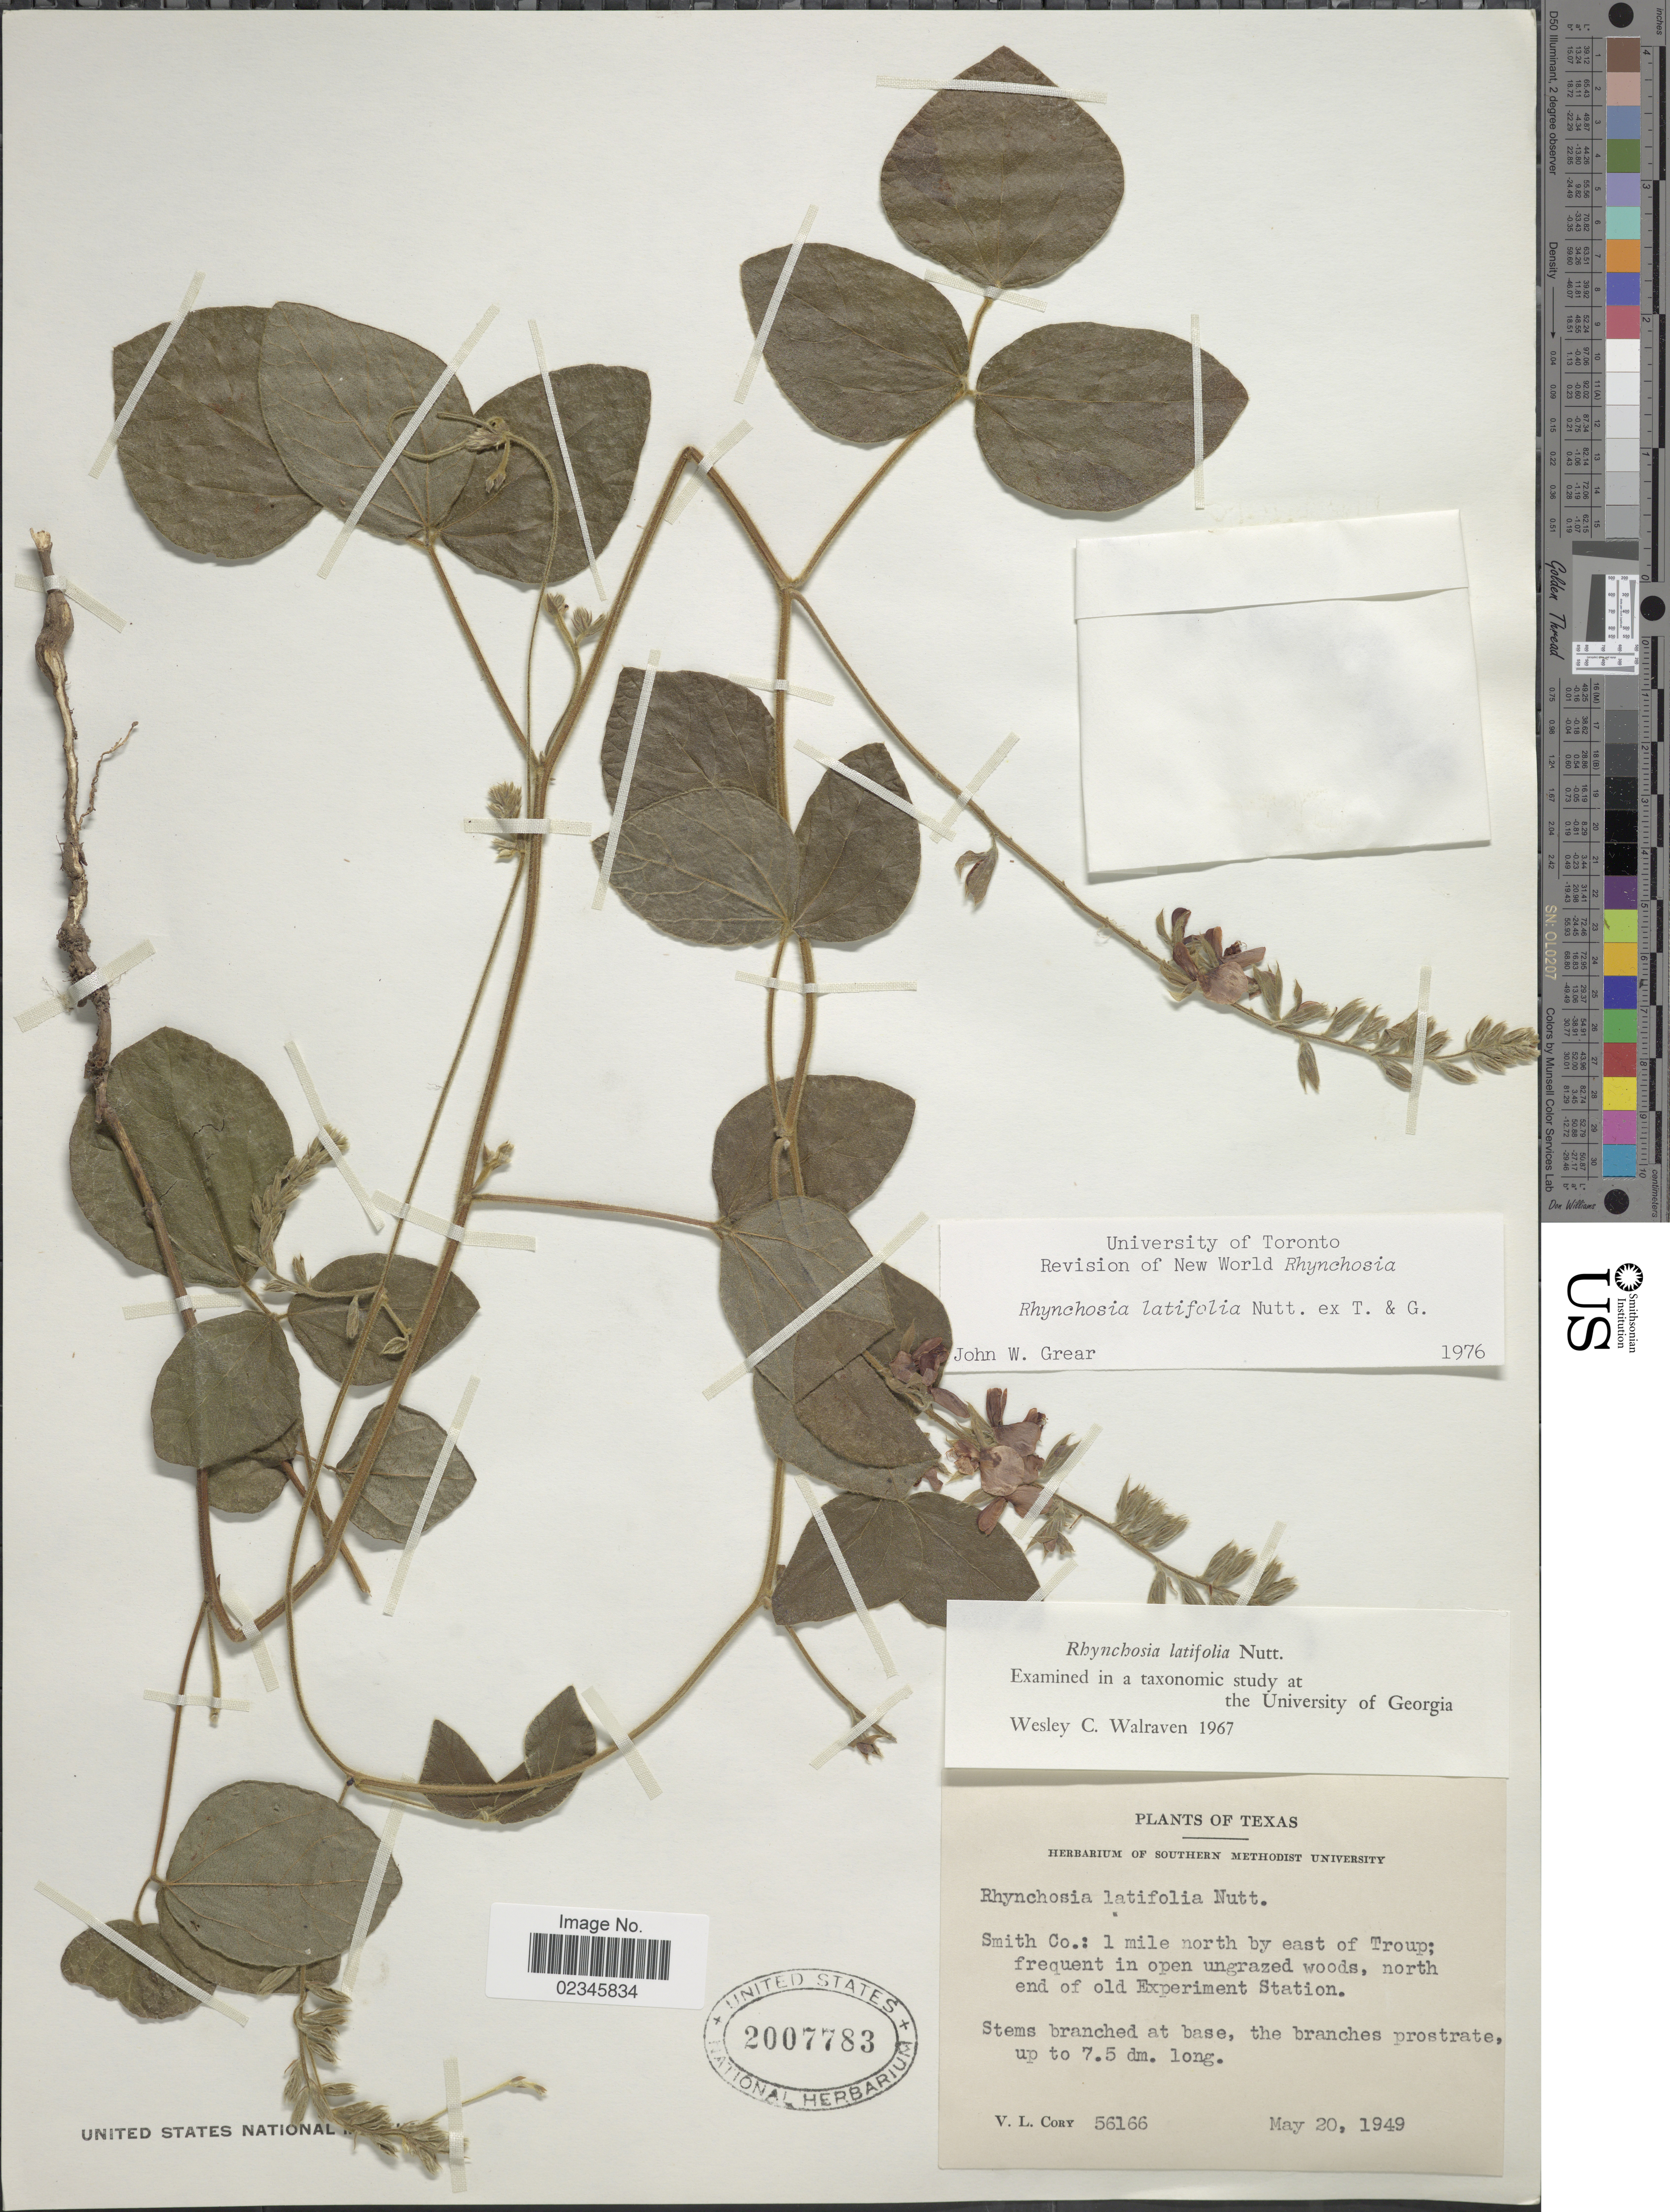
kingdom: Plantae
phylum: Tracheophyta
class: Magnoliopsida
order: Fabales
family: Fabaceae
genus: Rhynchosia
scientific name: Rhynchosia latifolia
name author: Nutt. ex Torr. & A. Gray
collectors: V. Cory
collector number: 56166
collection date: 1949-05-20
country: United States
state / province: Texas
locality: Smith Co.: 1 mile north by east of Troup; frequent in open ungrazed woods, north end of Old Experiment Station.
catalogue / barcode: US 2007783